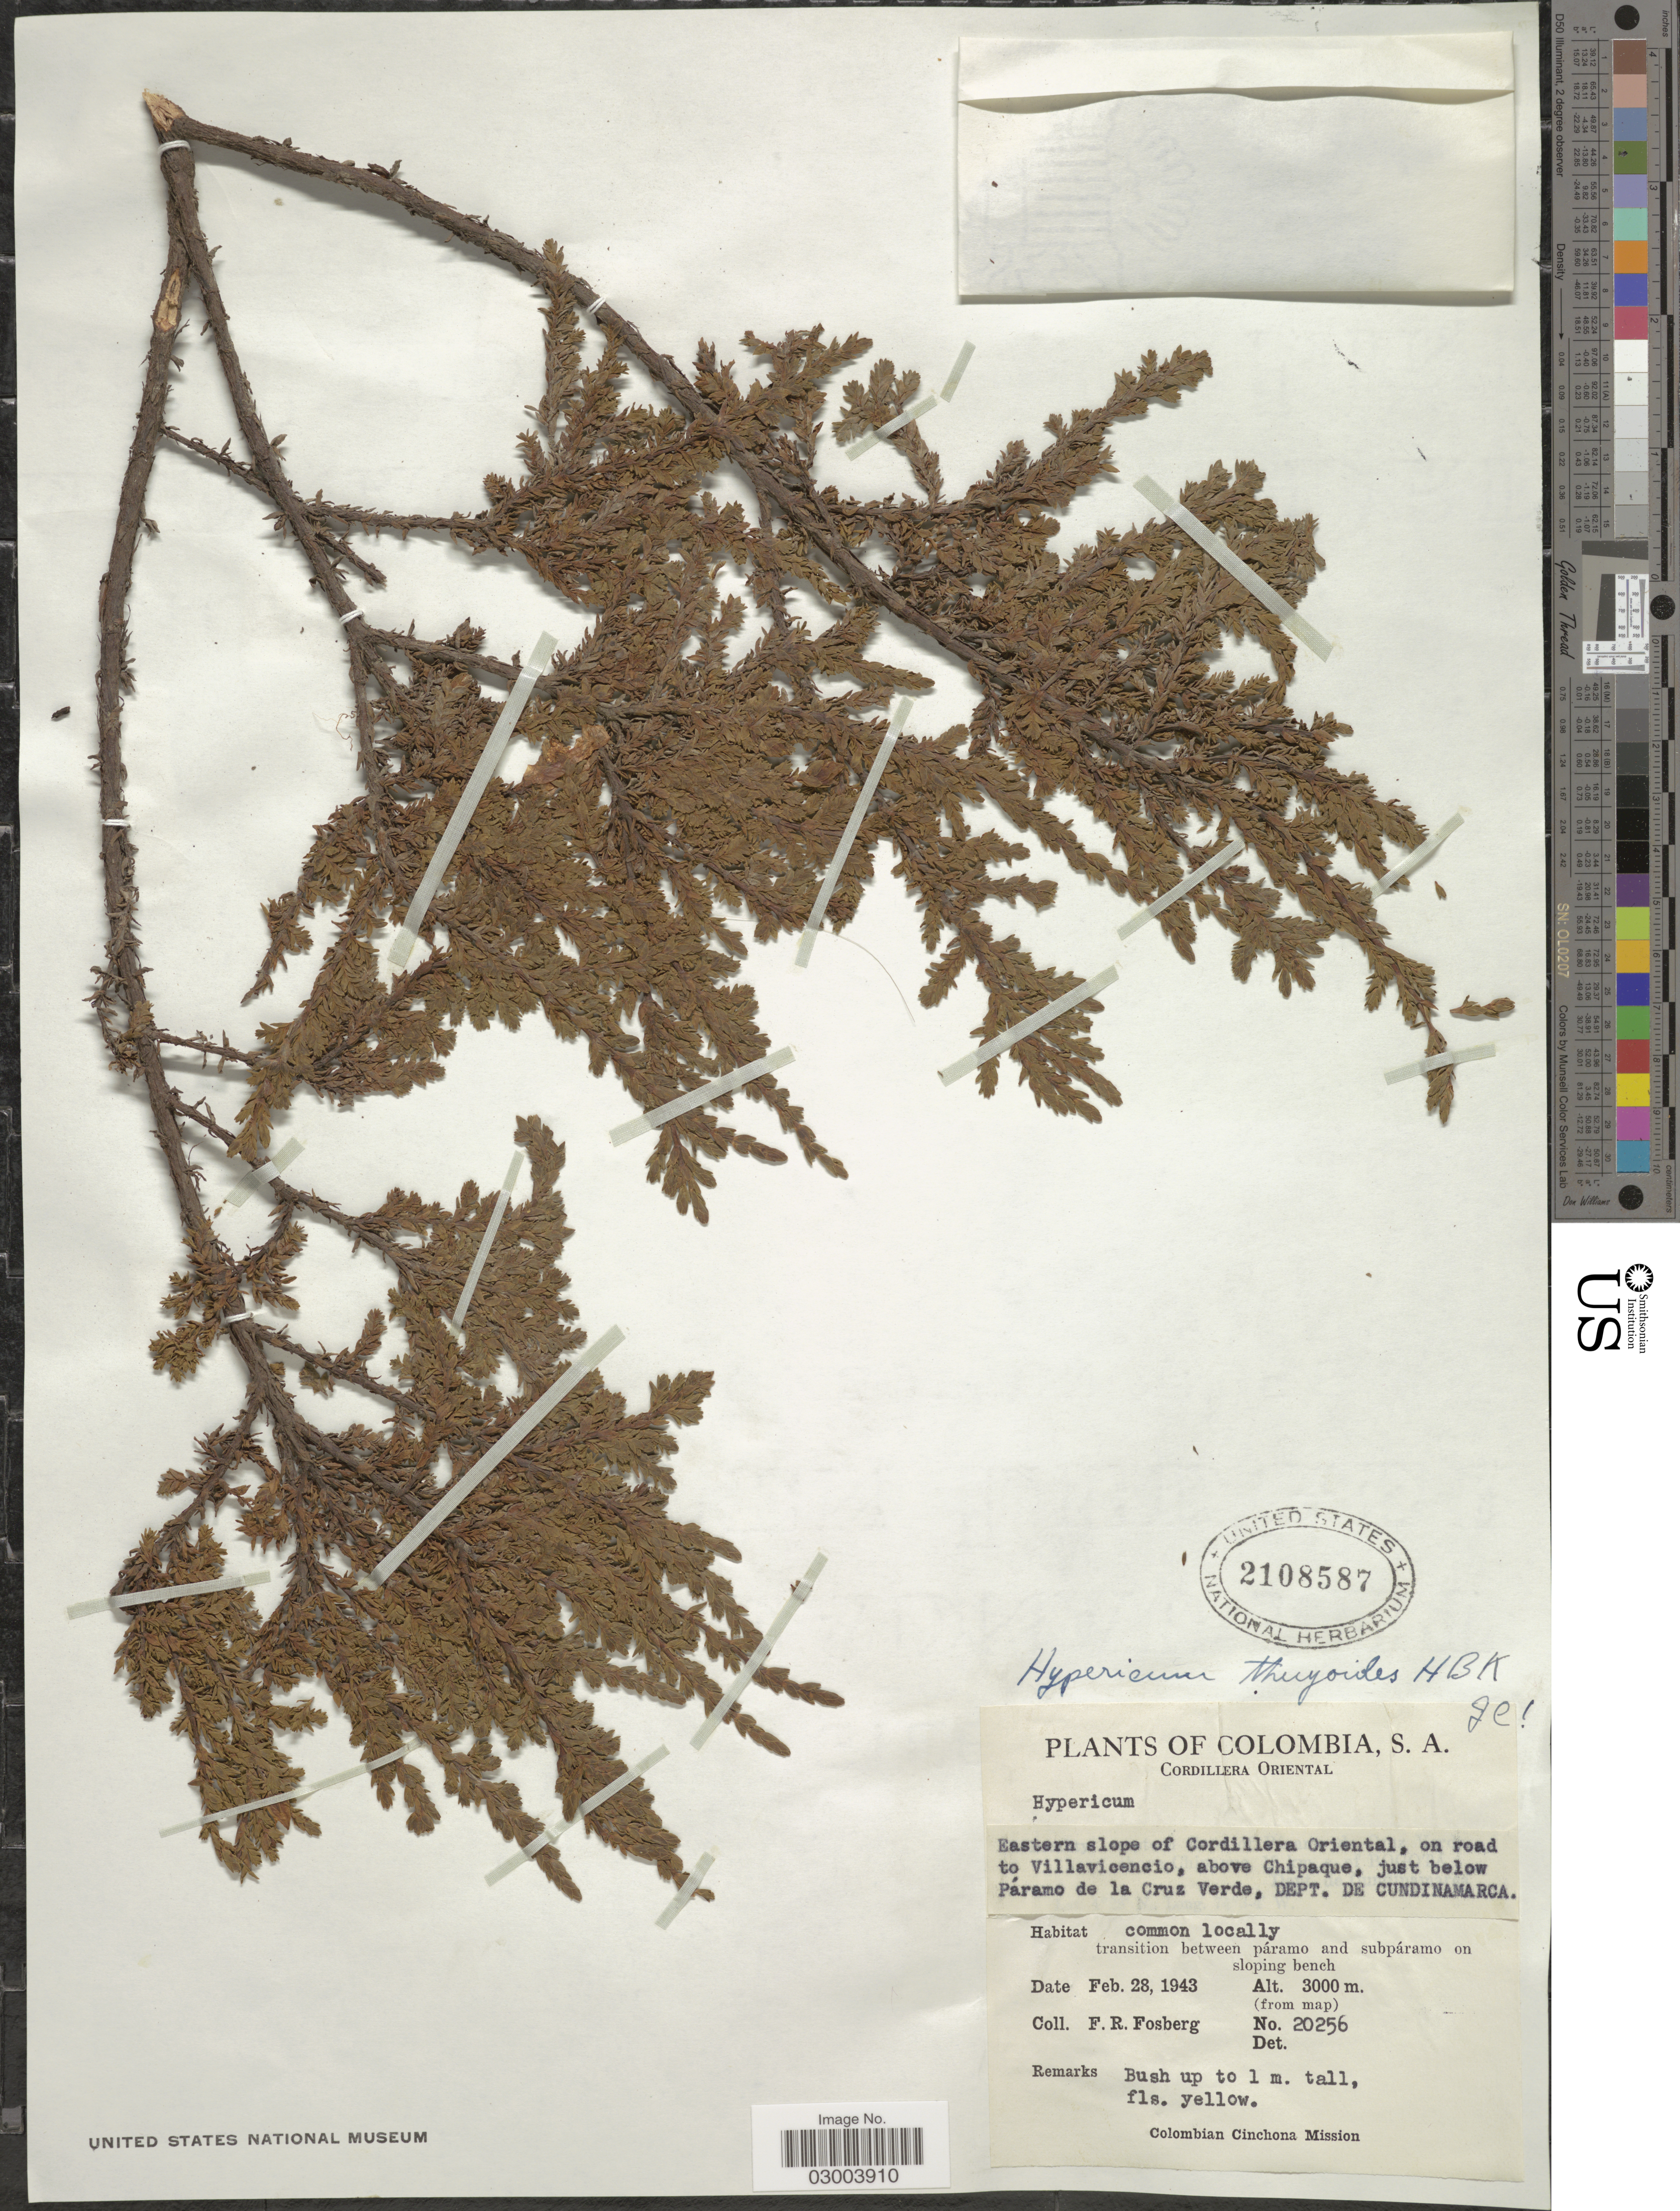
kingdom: Plantae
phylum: Tracheophyta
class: Magnoliopsida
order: Malpighiales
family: Hypericaceae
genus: Hypericum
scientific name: Hypericum thuyoides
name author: Kunth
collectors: F. R. Fosberg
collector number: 20256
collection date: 1943-02-28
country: Colombia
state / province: Cundinamarca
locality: Cordillera Oriental, Eastern slope of Cordillera Oriental, on road to Villavicencio, above Chipaque, just below Páramo de la Cruz Verde, Dept. de Cundinamarca.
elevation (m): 3000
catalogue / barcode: US 2108587